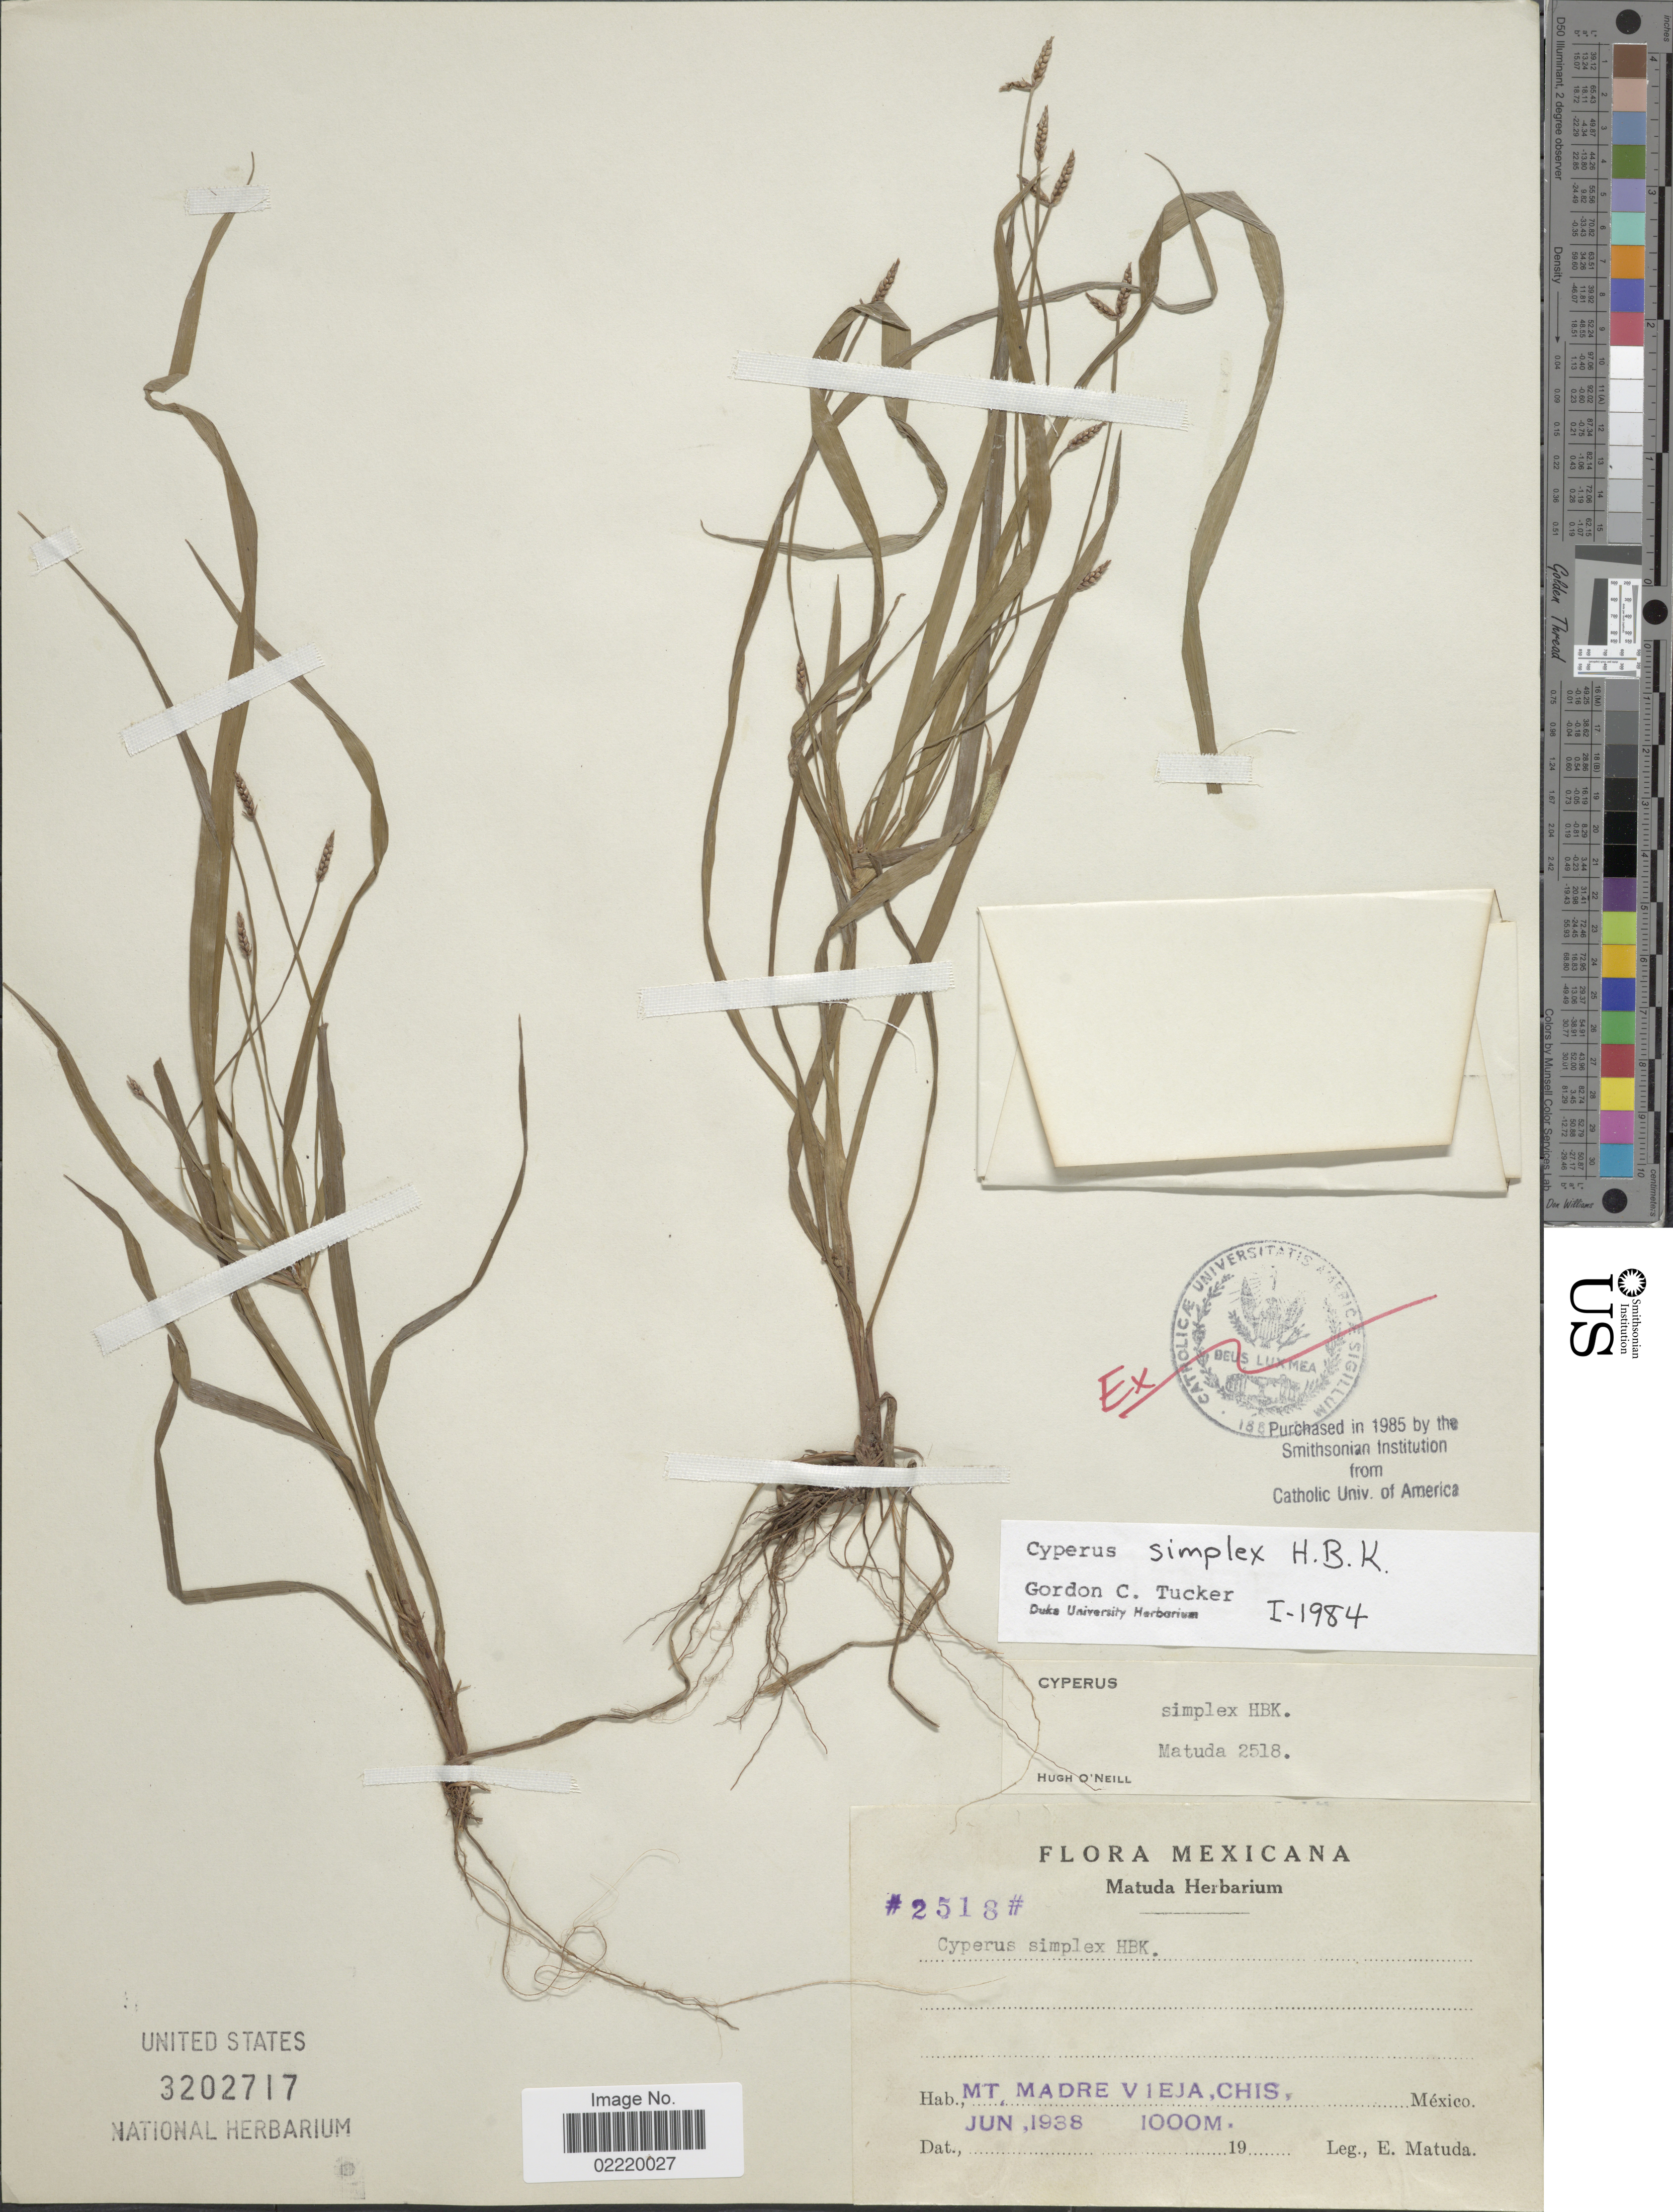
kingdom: Plantae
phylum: Tracheophyta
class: Liliopsida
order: Poales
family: Cyperaceae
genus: Cyperus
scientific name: Cyperus simplex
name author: Kunth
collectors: E. Matuda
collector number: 2518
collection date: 1938-06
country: Mexico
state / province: Chiapas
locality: Mt. Madre Vieja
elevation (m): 1000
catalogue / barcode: US 3202717